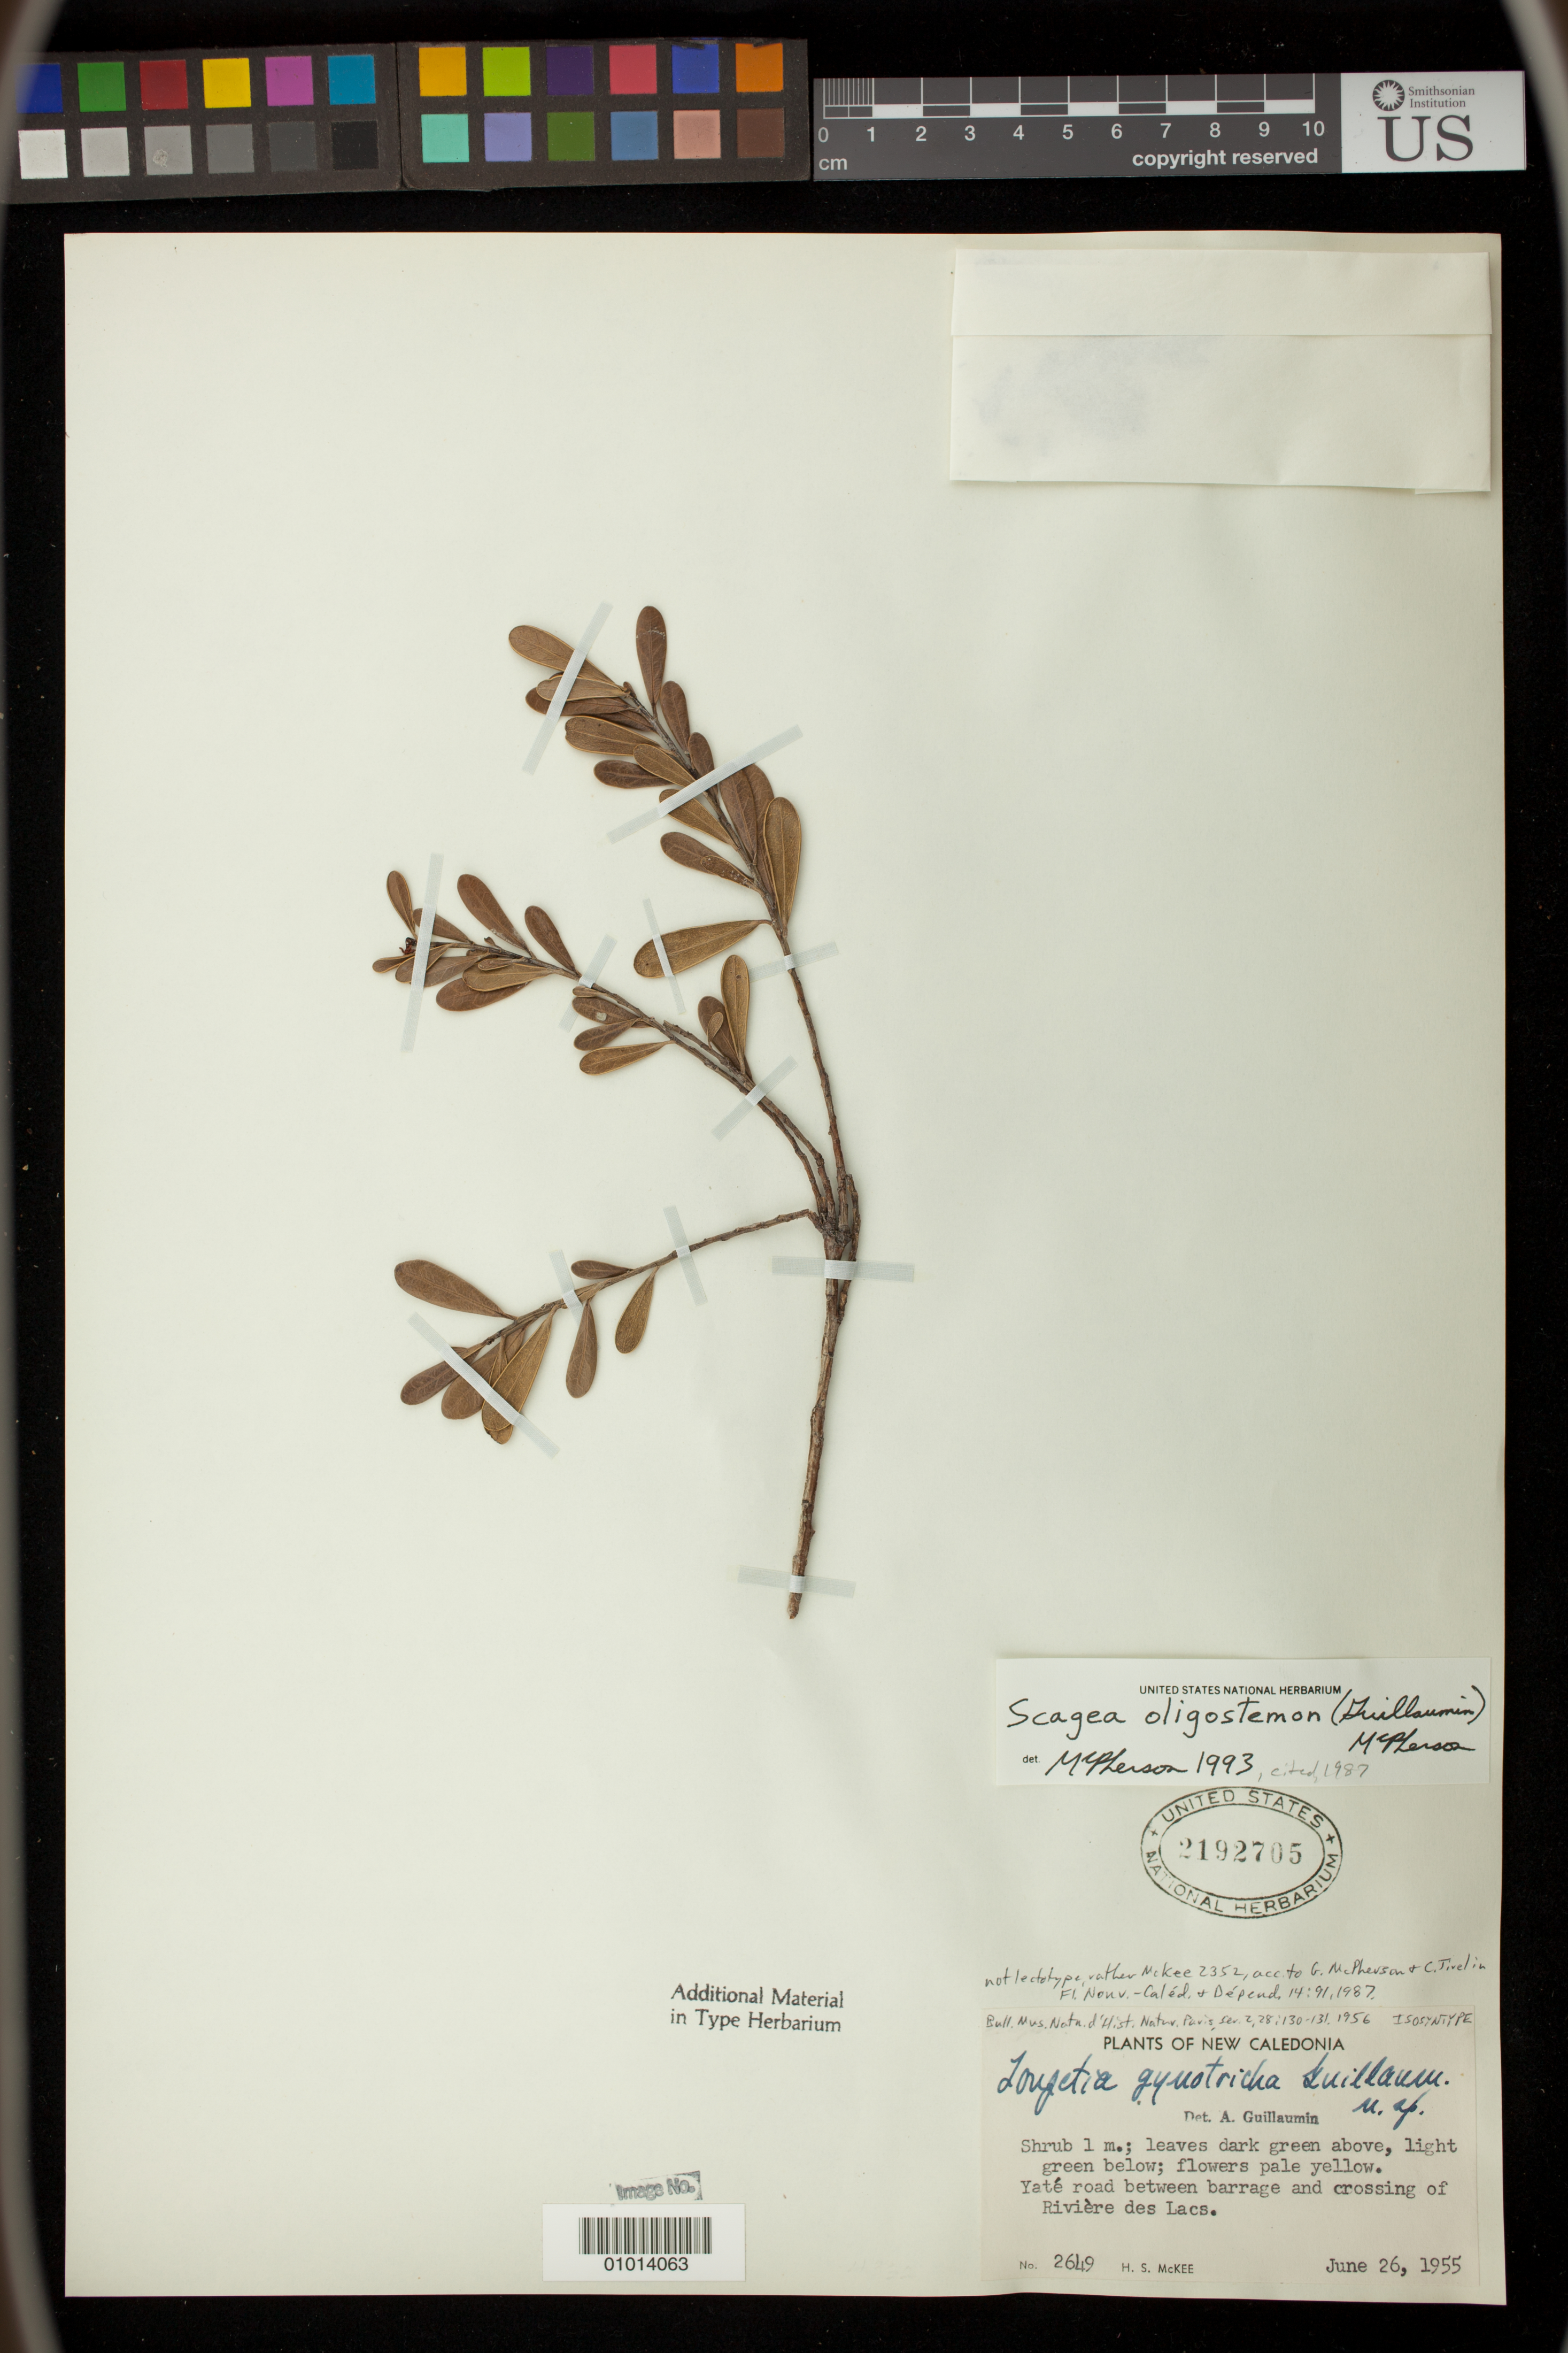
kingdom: Plantae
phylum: Tracheophyta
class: Magnoliopsida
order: Malpighiales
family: Picrodendraceae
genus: Longetia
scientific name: Longetia gynotricha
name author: Guillaumin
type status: Isosyntype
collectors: H. S. McKee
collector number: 2649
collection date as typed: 26 Jun 1955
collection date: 1955-06-26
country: New Caledonia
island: New Caledonia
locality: Yate road between barrage and crossing of Riviere des Lacs.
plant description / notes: Not lectotype, but rather McKee 2352, acc. to G. McPherson & C. Tirel in Fl. Nouv.-Caled. & Depend. 14:91. 1987.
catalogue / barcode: US 2192705